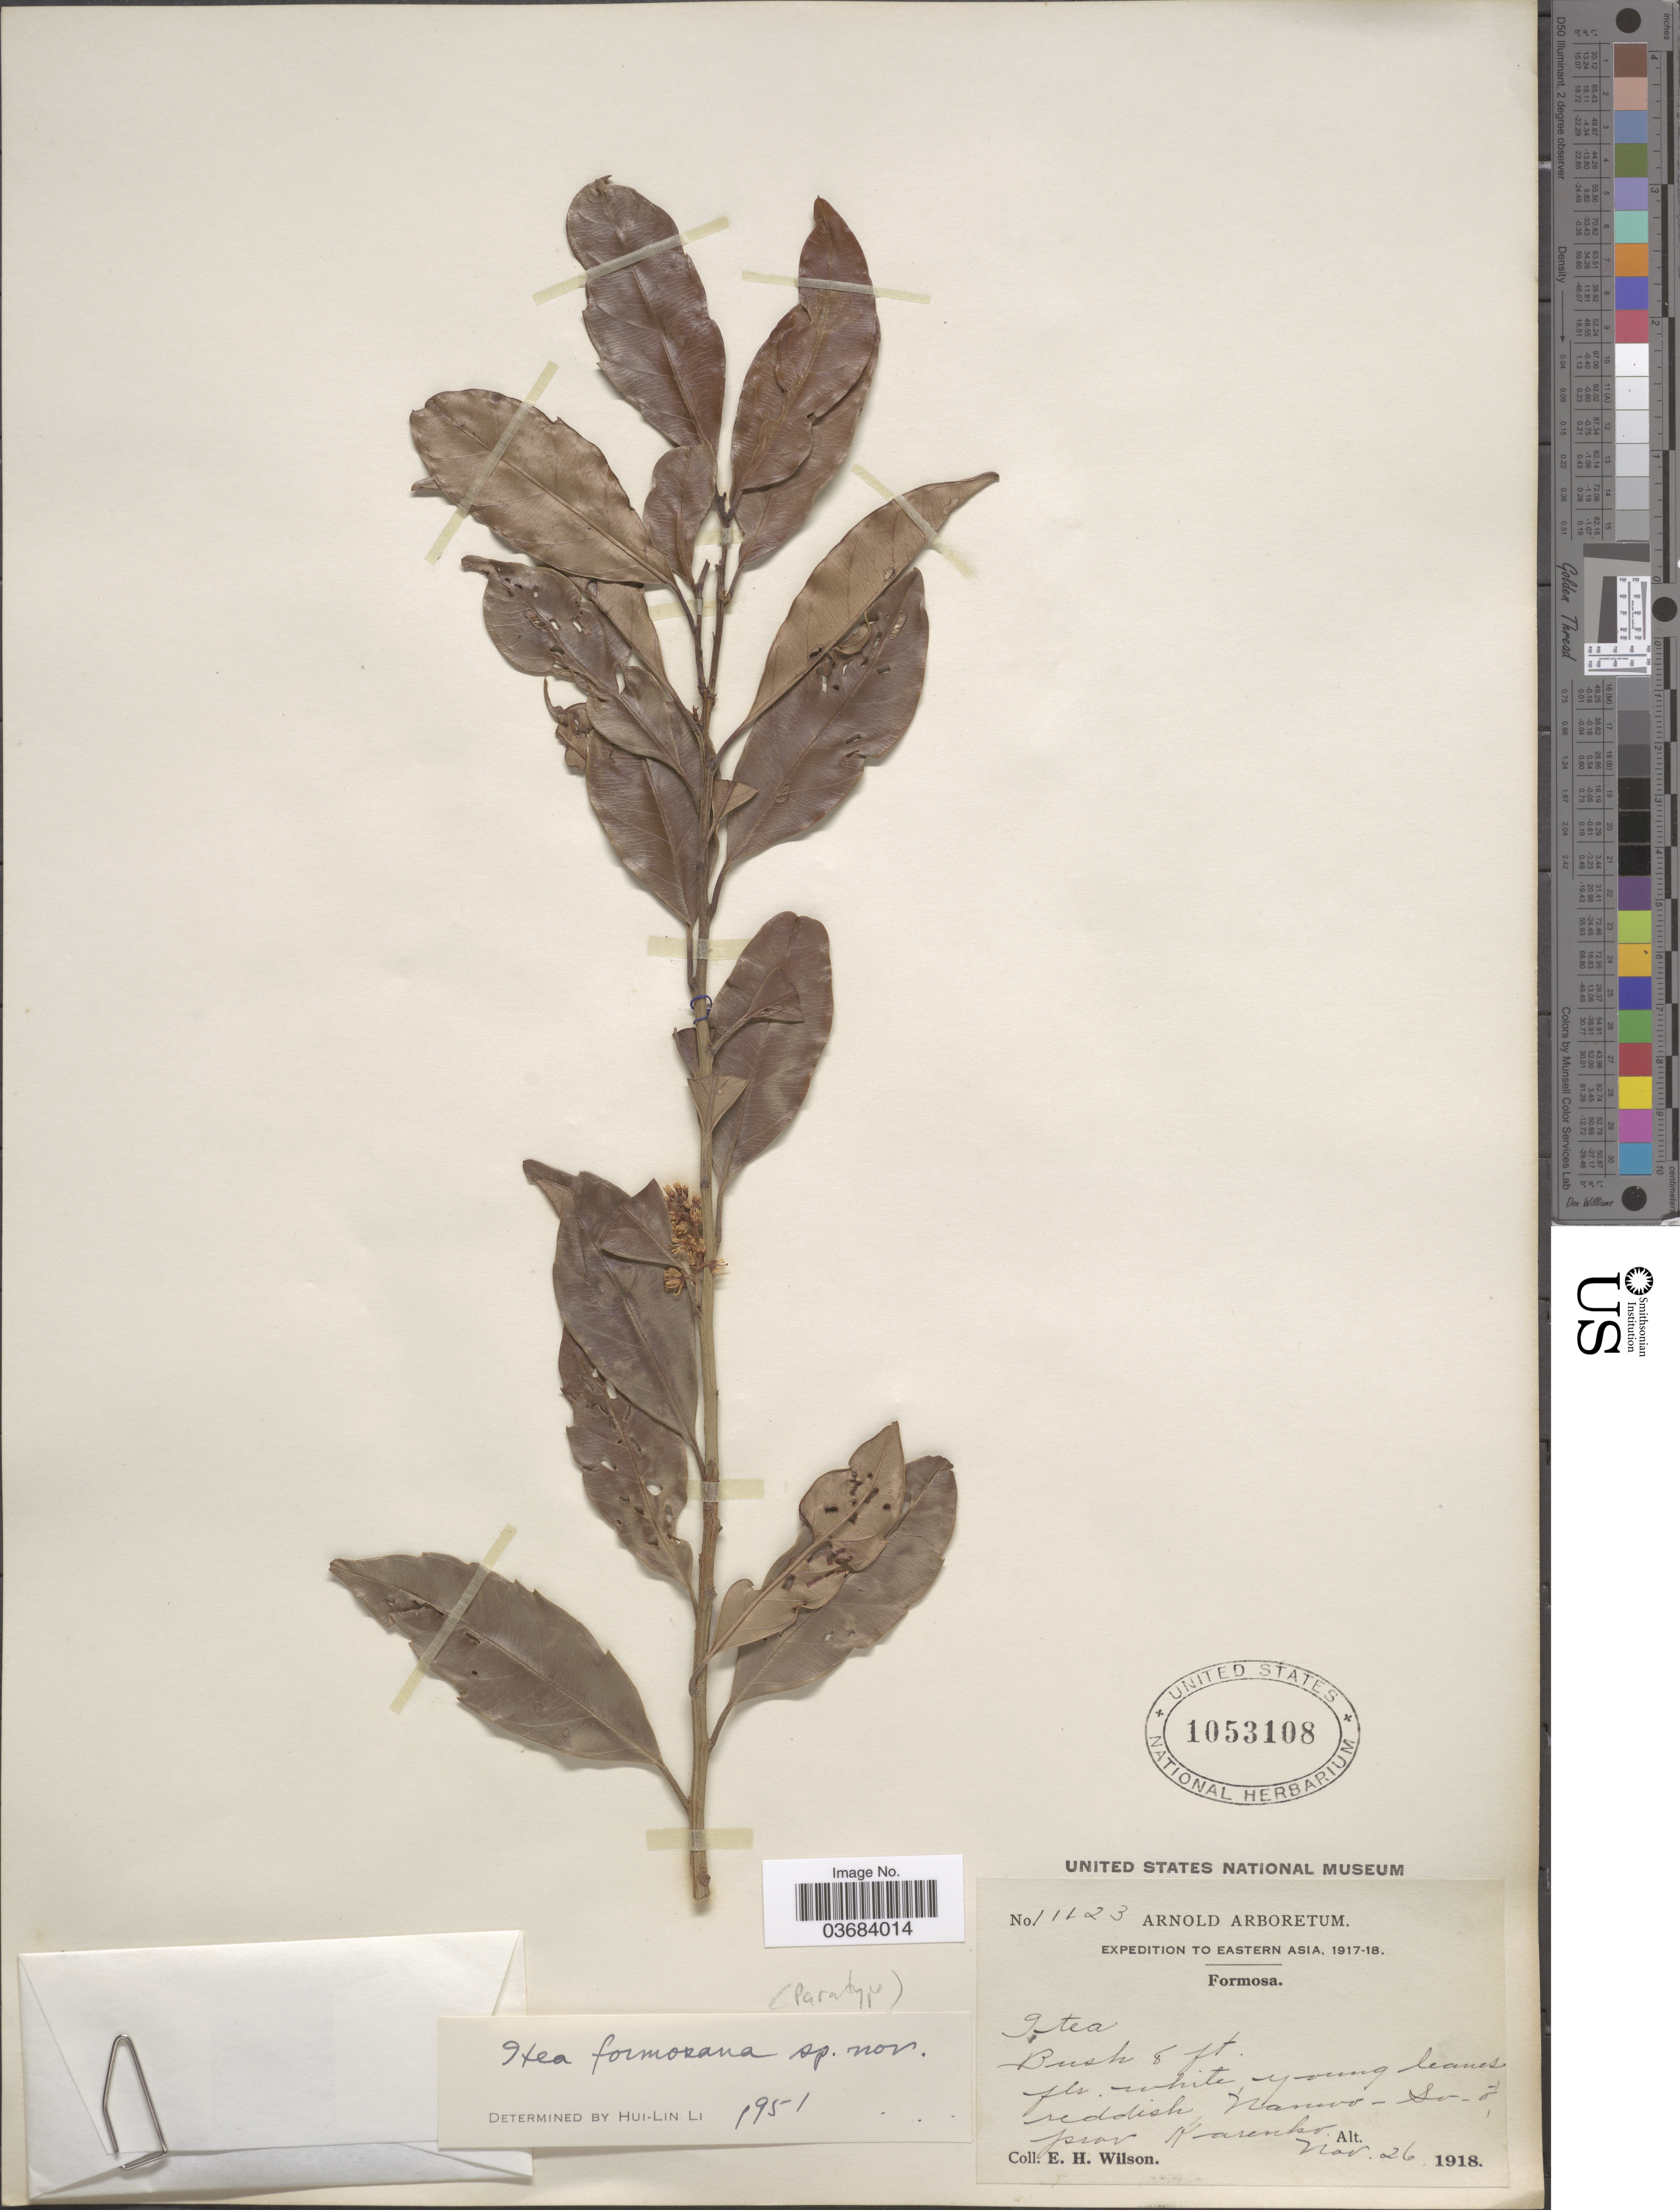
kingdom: Plantae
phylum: Tracheophyta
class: Magnoliopsida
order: Saxifragales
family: Iteaceae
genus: Itea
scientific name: Itea formosana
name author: H.L. Li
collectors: E. Wilson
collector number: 11123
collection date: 1918-11-26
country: Taiwan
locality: Expedition to Eastern Asia, 1917-18. Formosa. Nanno-So-ó, prov. Karenko.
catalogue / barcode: US 1053108